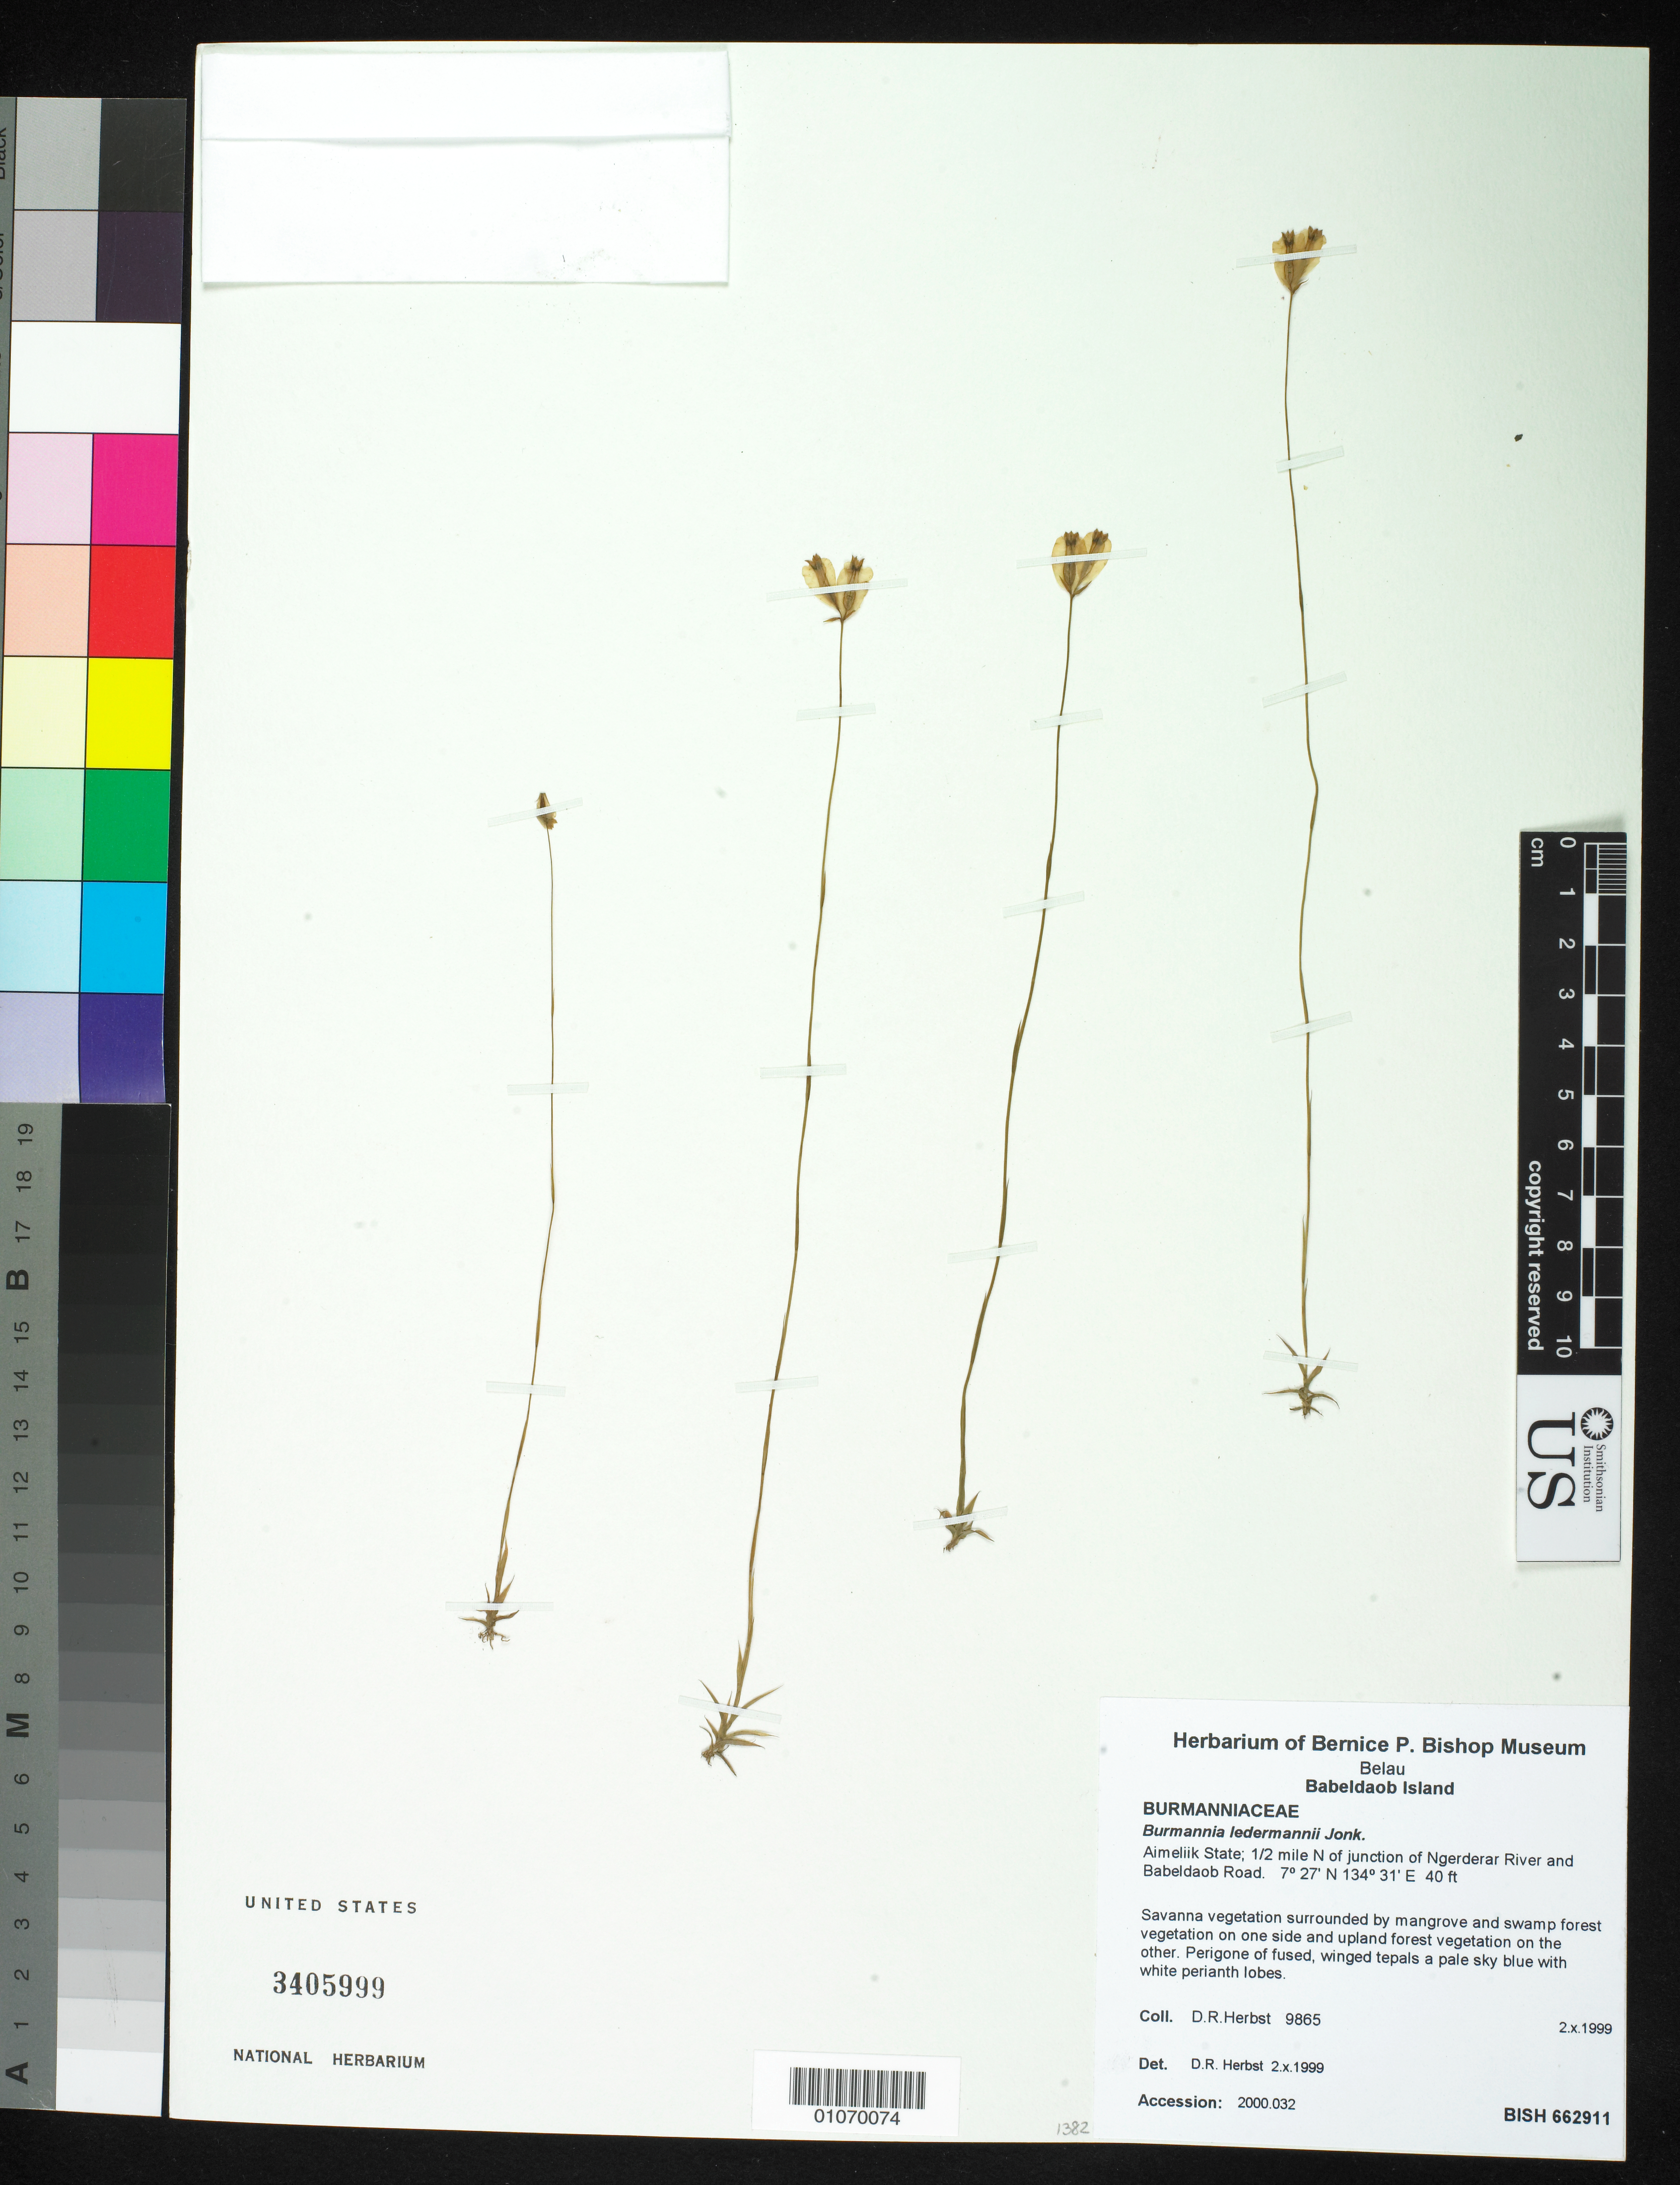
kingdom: Plantae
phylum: Tracheophyta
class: Liliopsida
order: Dioscoreales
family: Burmanniaceae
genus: Burmannia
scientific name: Burmannia ledermannii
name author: Jonker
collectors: D. R. Herbst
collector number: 9865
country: Palau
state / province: Aimeliik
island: Babeldaob [Babelthuap]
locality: N of juct. of Ngerderar River and Babeldaob Road.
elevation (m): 12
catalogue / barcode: US 340999